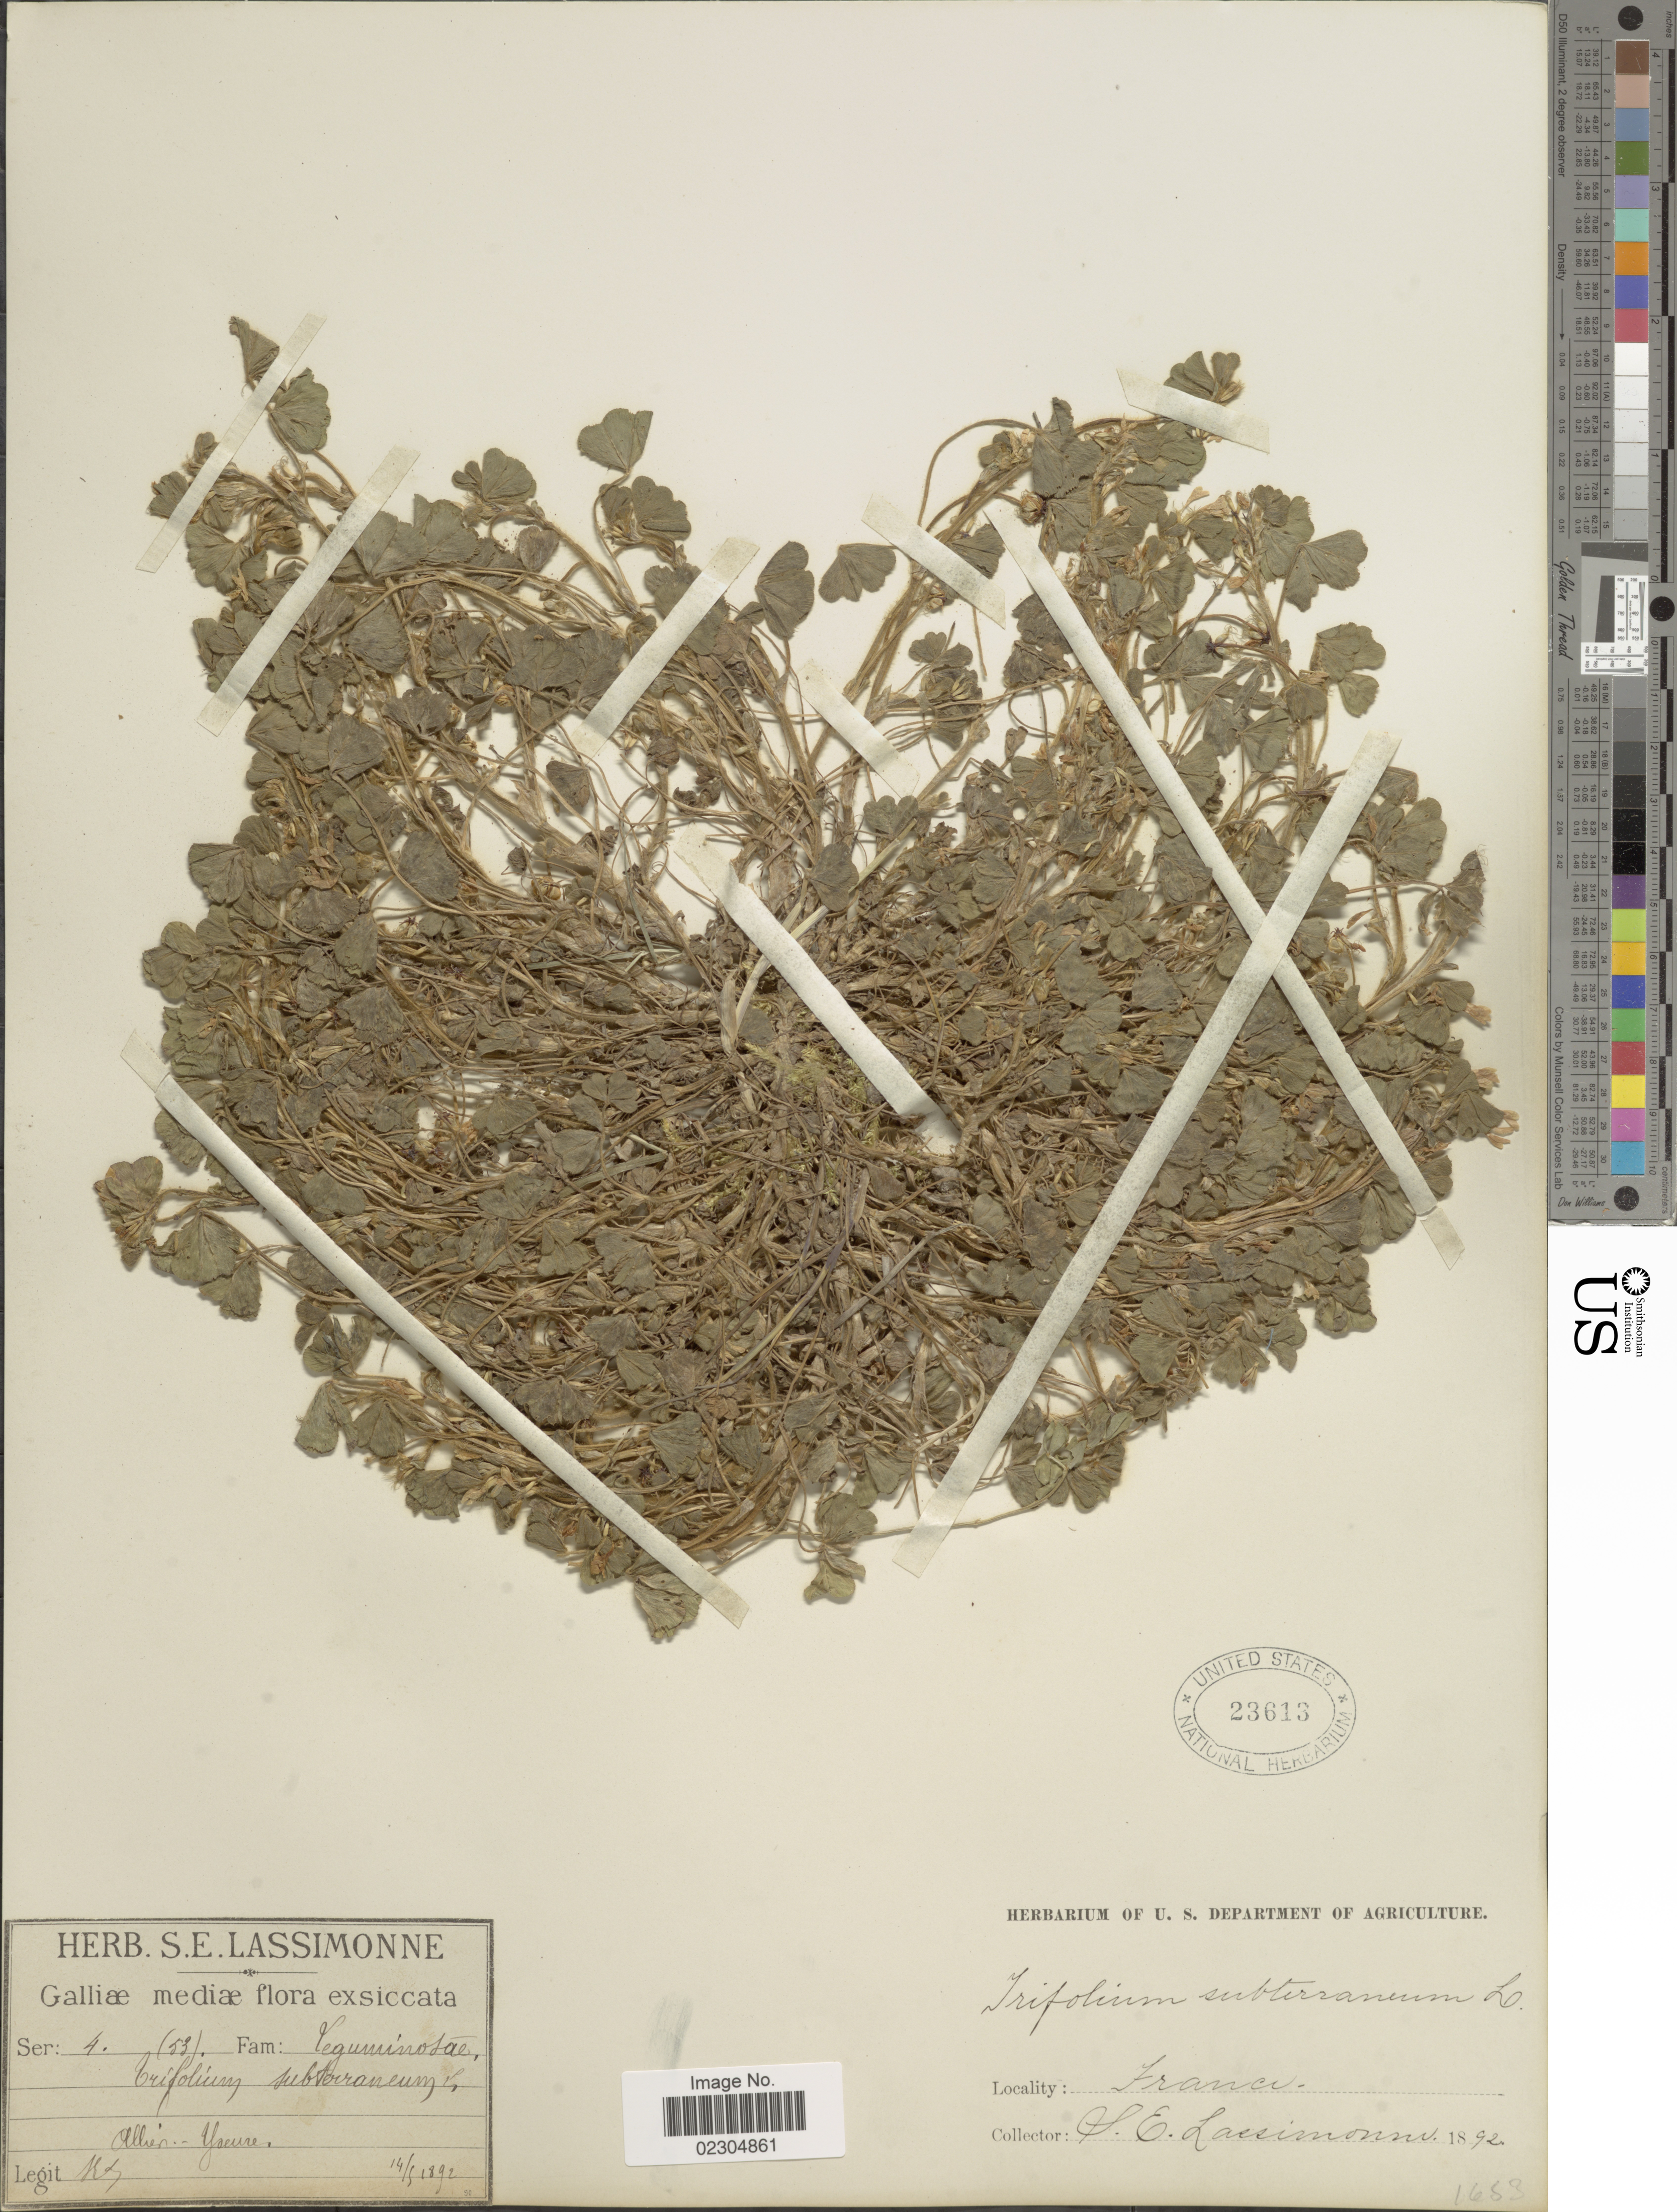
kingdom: Plantae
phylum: Tracheophyta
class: Magnoliopsida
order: Fabales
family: Fabaceae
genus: Trifolium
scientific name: Trifolium subterraneum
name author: L.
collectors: S. Lassimonne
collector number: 4 (53)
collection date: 1892-05-14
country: France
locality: Galliae mediae. Allier-Yseure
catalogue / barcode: US 23613